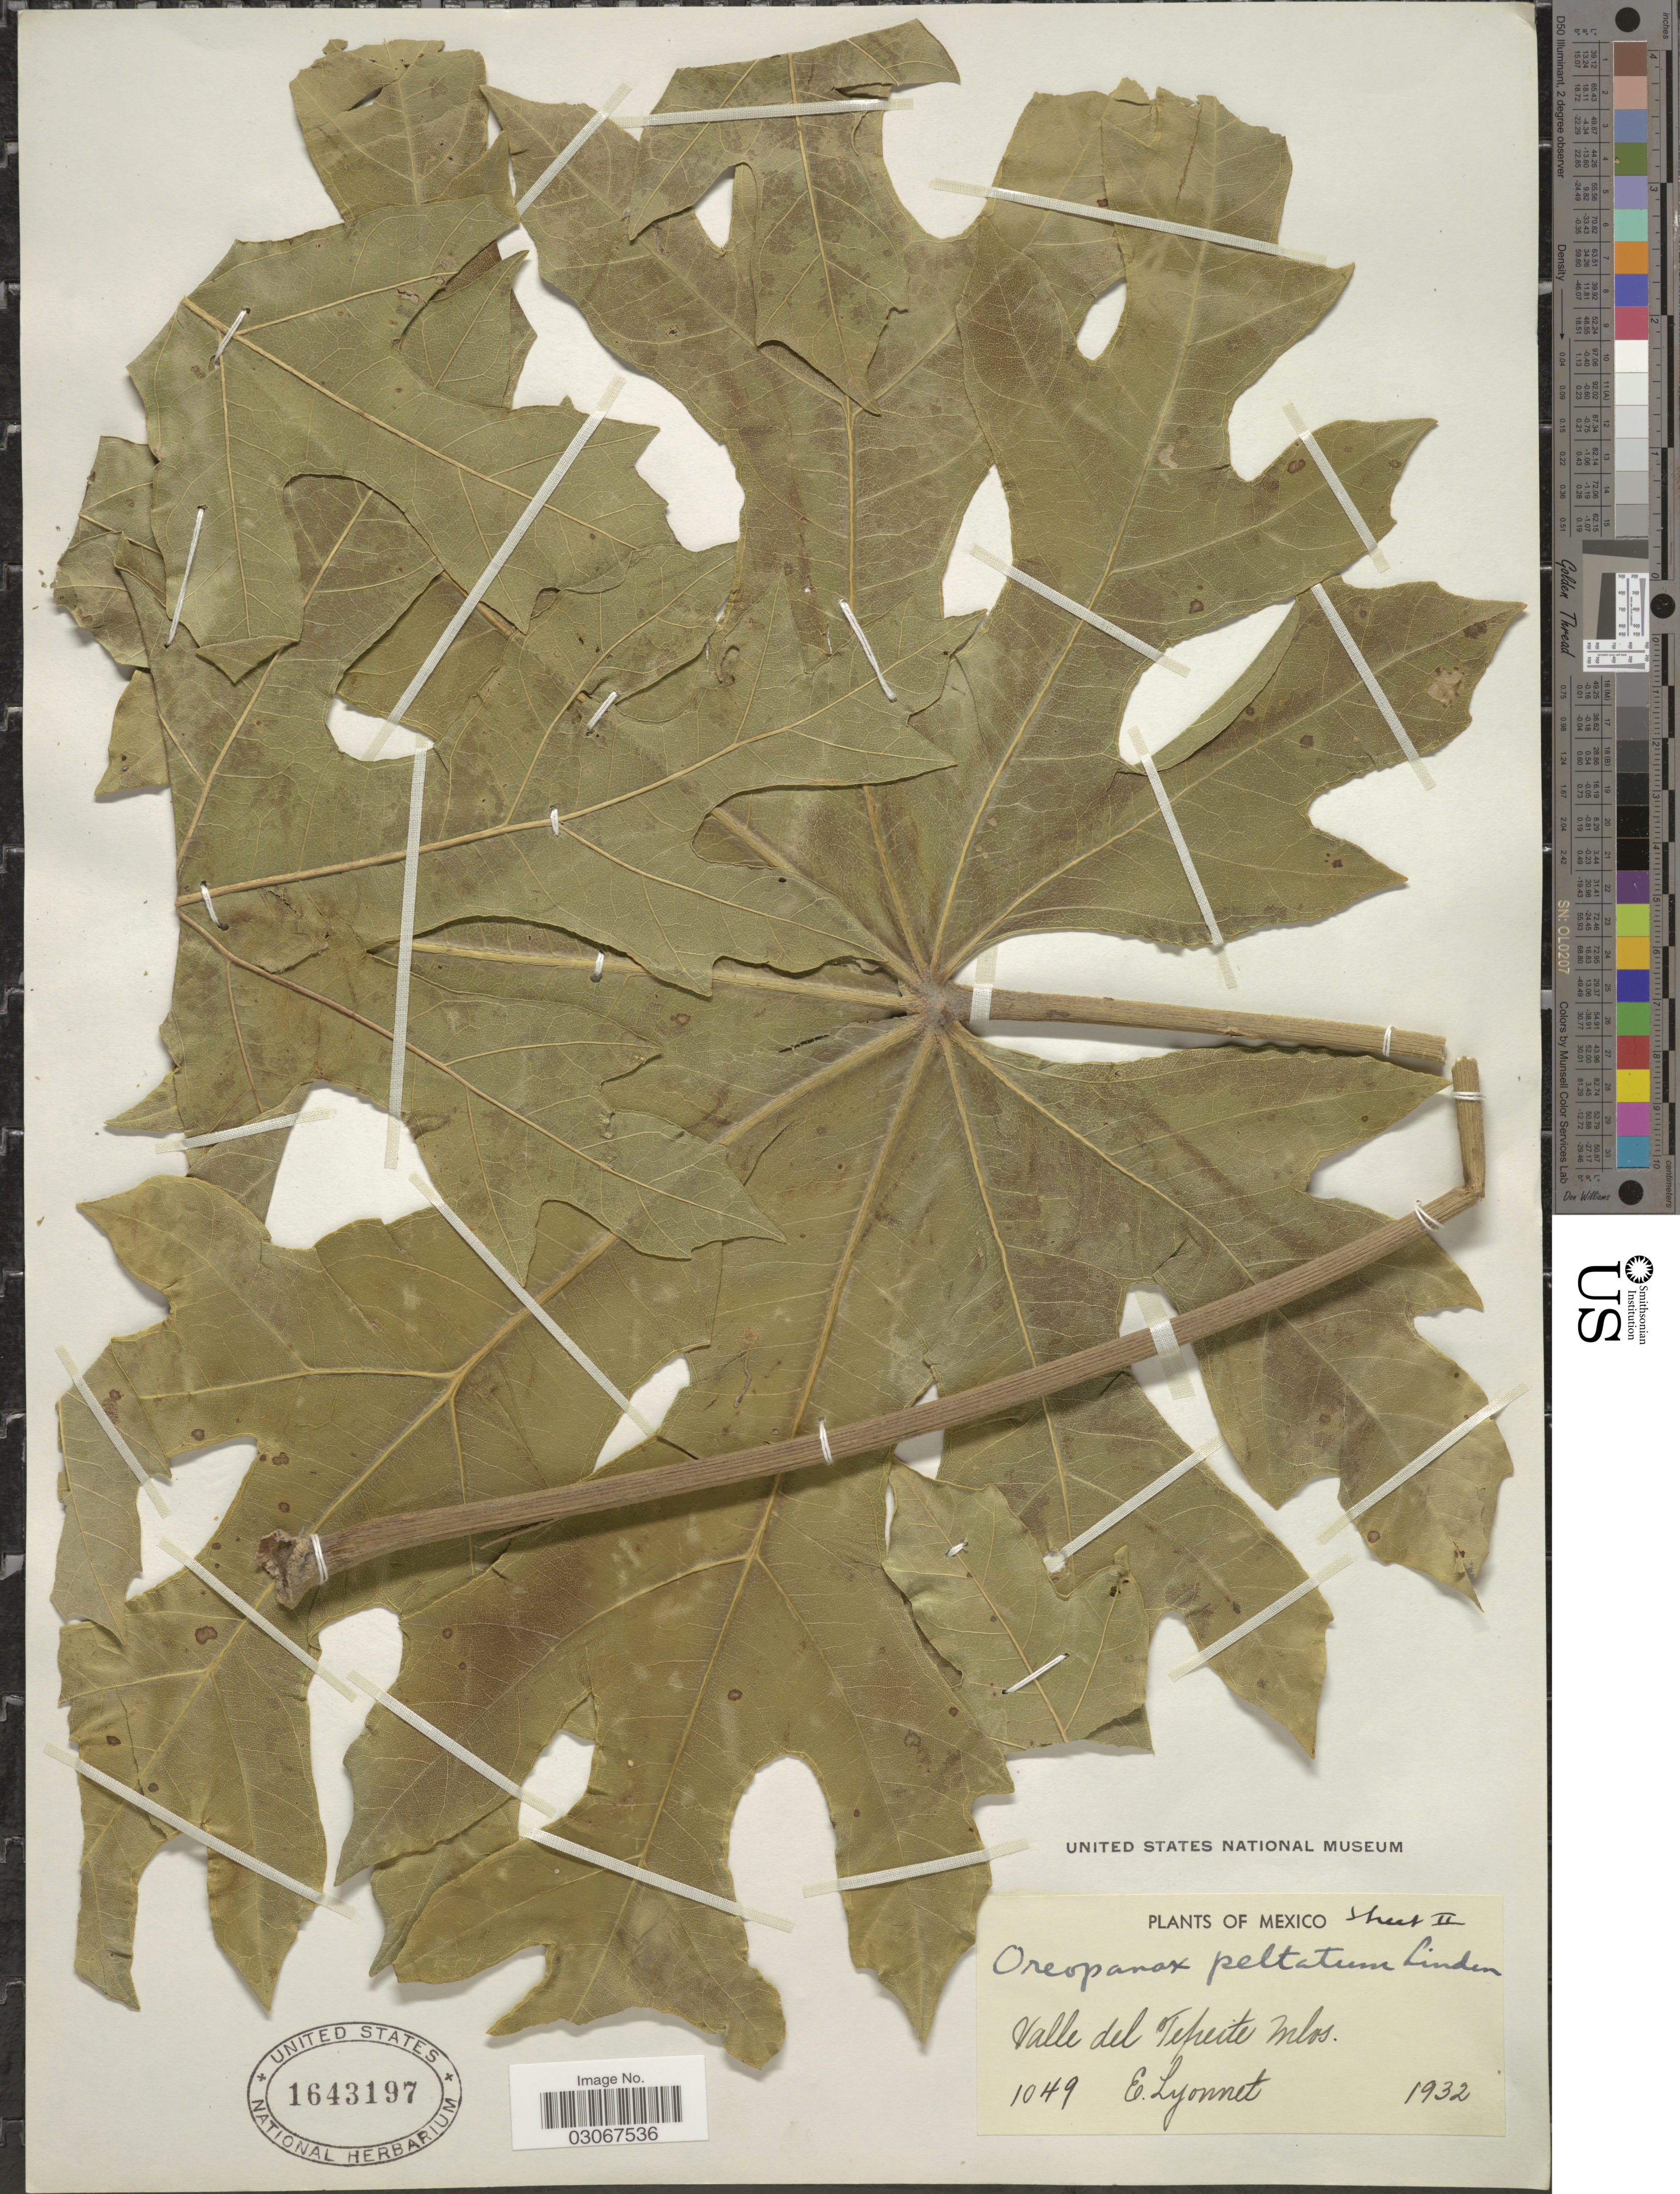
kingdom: Plantae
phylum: Tracheophyta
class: Magnoliopsida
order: Apiales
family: Araliaceae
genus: Oreopanax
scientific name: Oreopanax peltatus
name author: Linden ex Regel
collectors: E. Lyonnet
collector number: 1049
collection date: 1932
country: Mexico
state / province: Morelos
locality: Valle del Tepeite Mlos.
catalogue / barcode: US 1643197